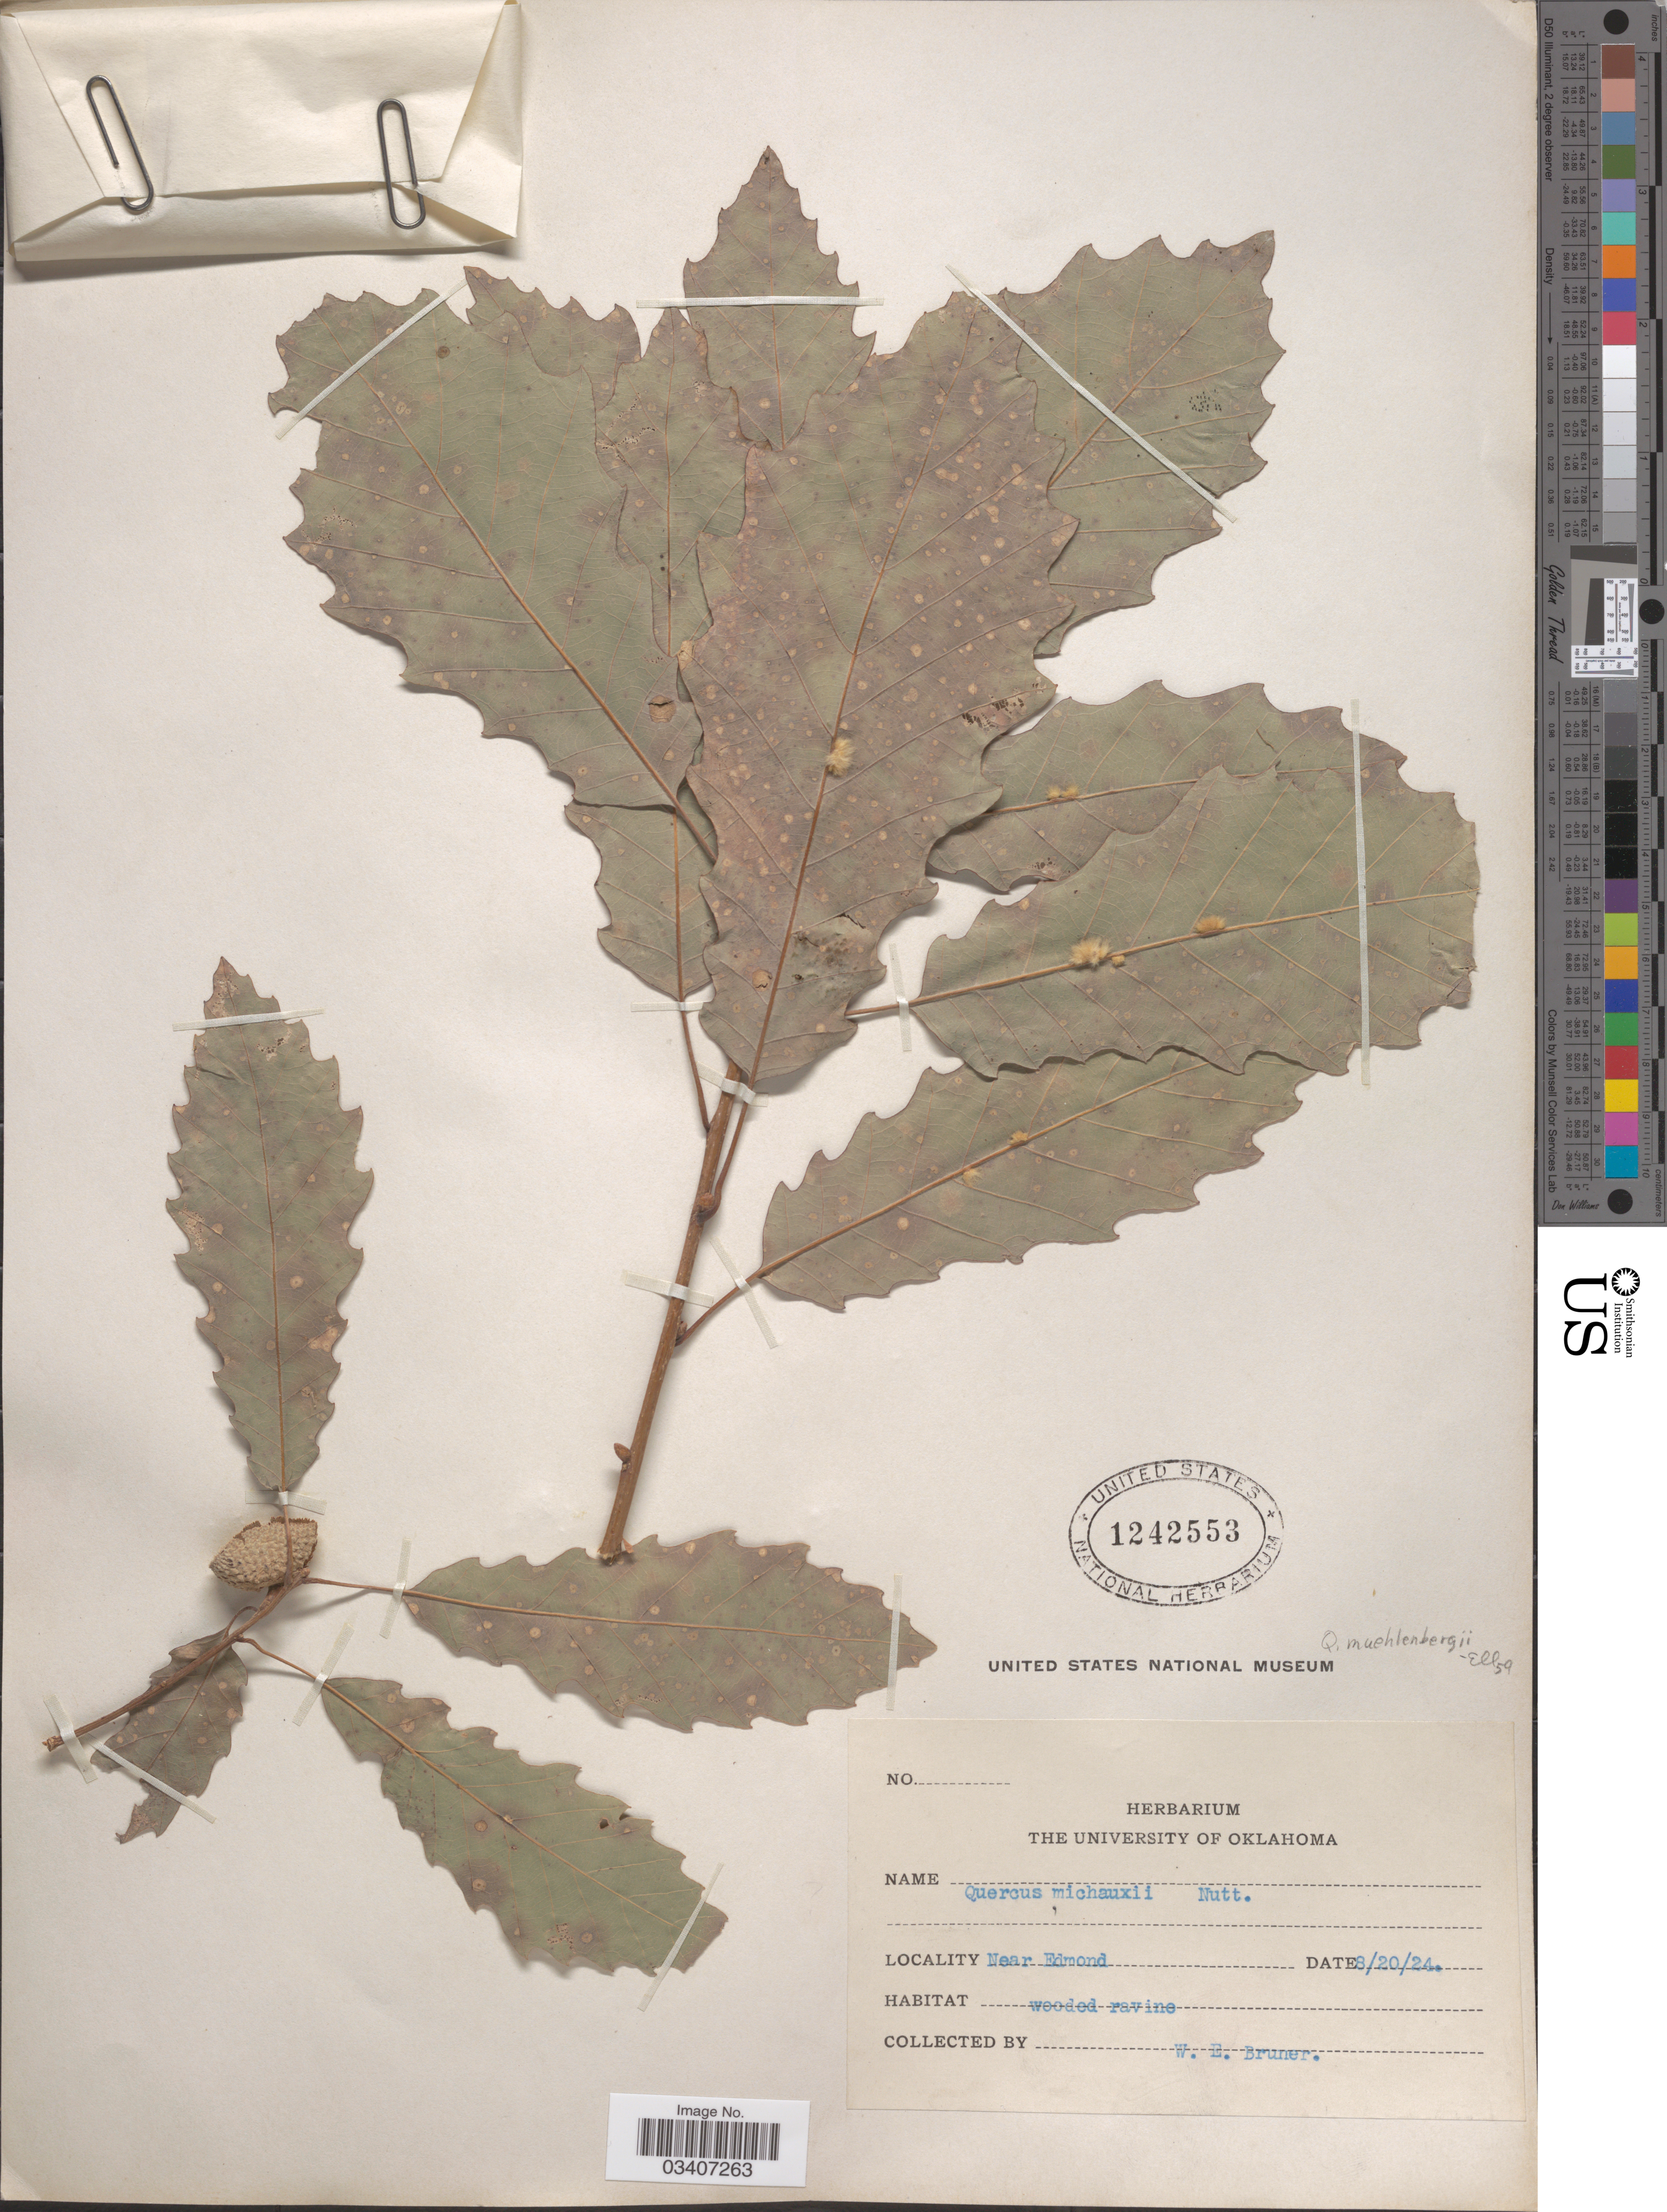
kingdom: Plantae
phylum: Tracheophyta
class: Magnoliopsida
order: Fagales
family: Fagaceae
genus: Quercus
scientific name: Quercus muehlenbergii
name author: Engelm.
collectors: W. Bruner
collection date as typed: Transcribed d/m/y: 20/8/24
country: United States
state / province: Oklahoma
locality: Near Edmond.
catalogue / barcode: US 1242553